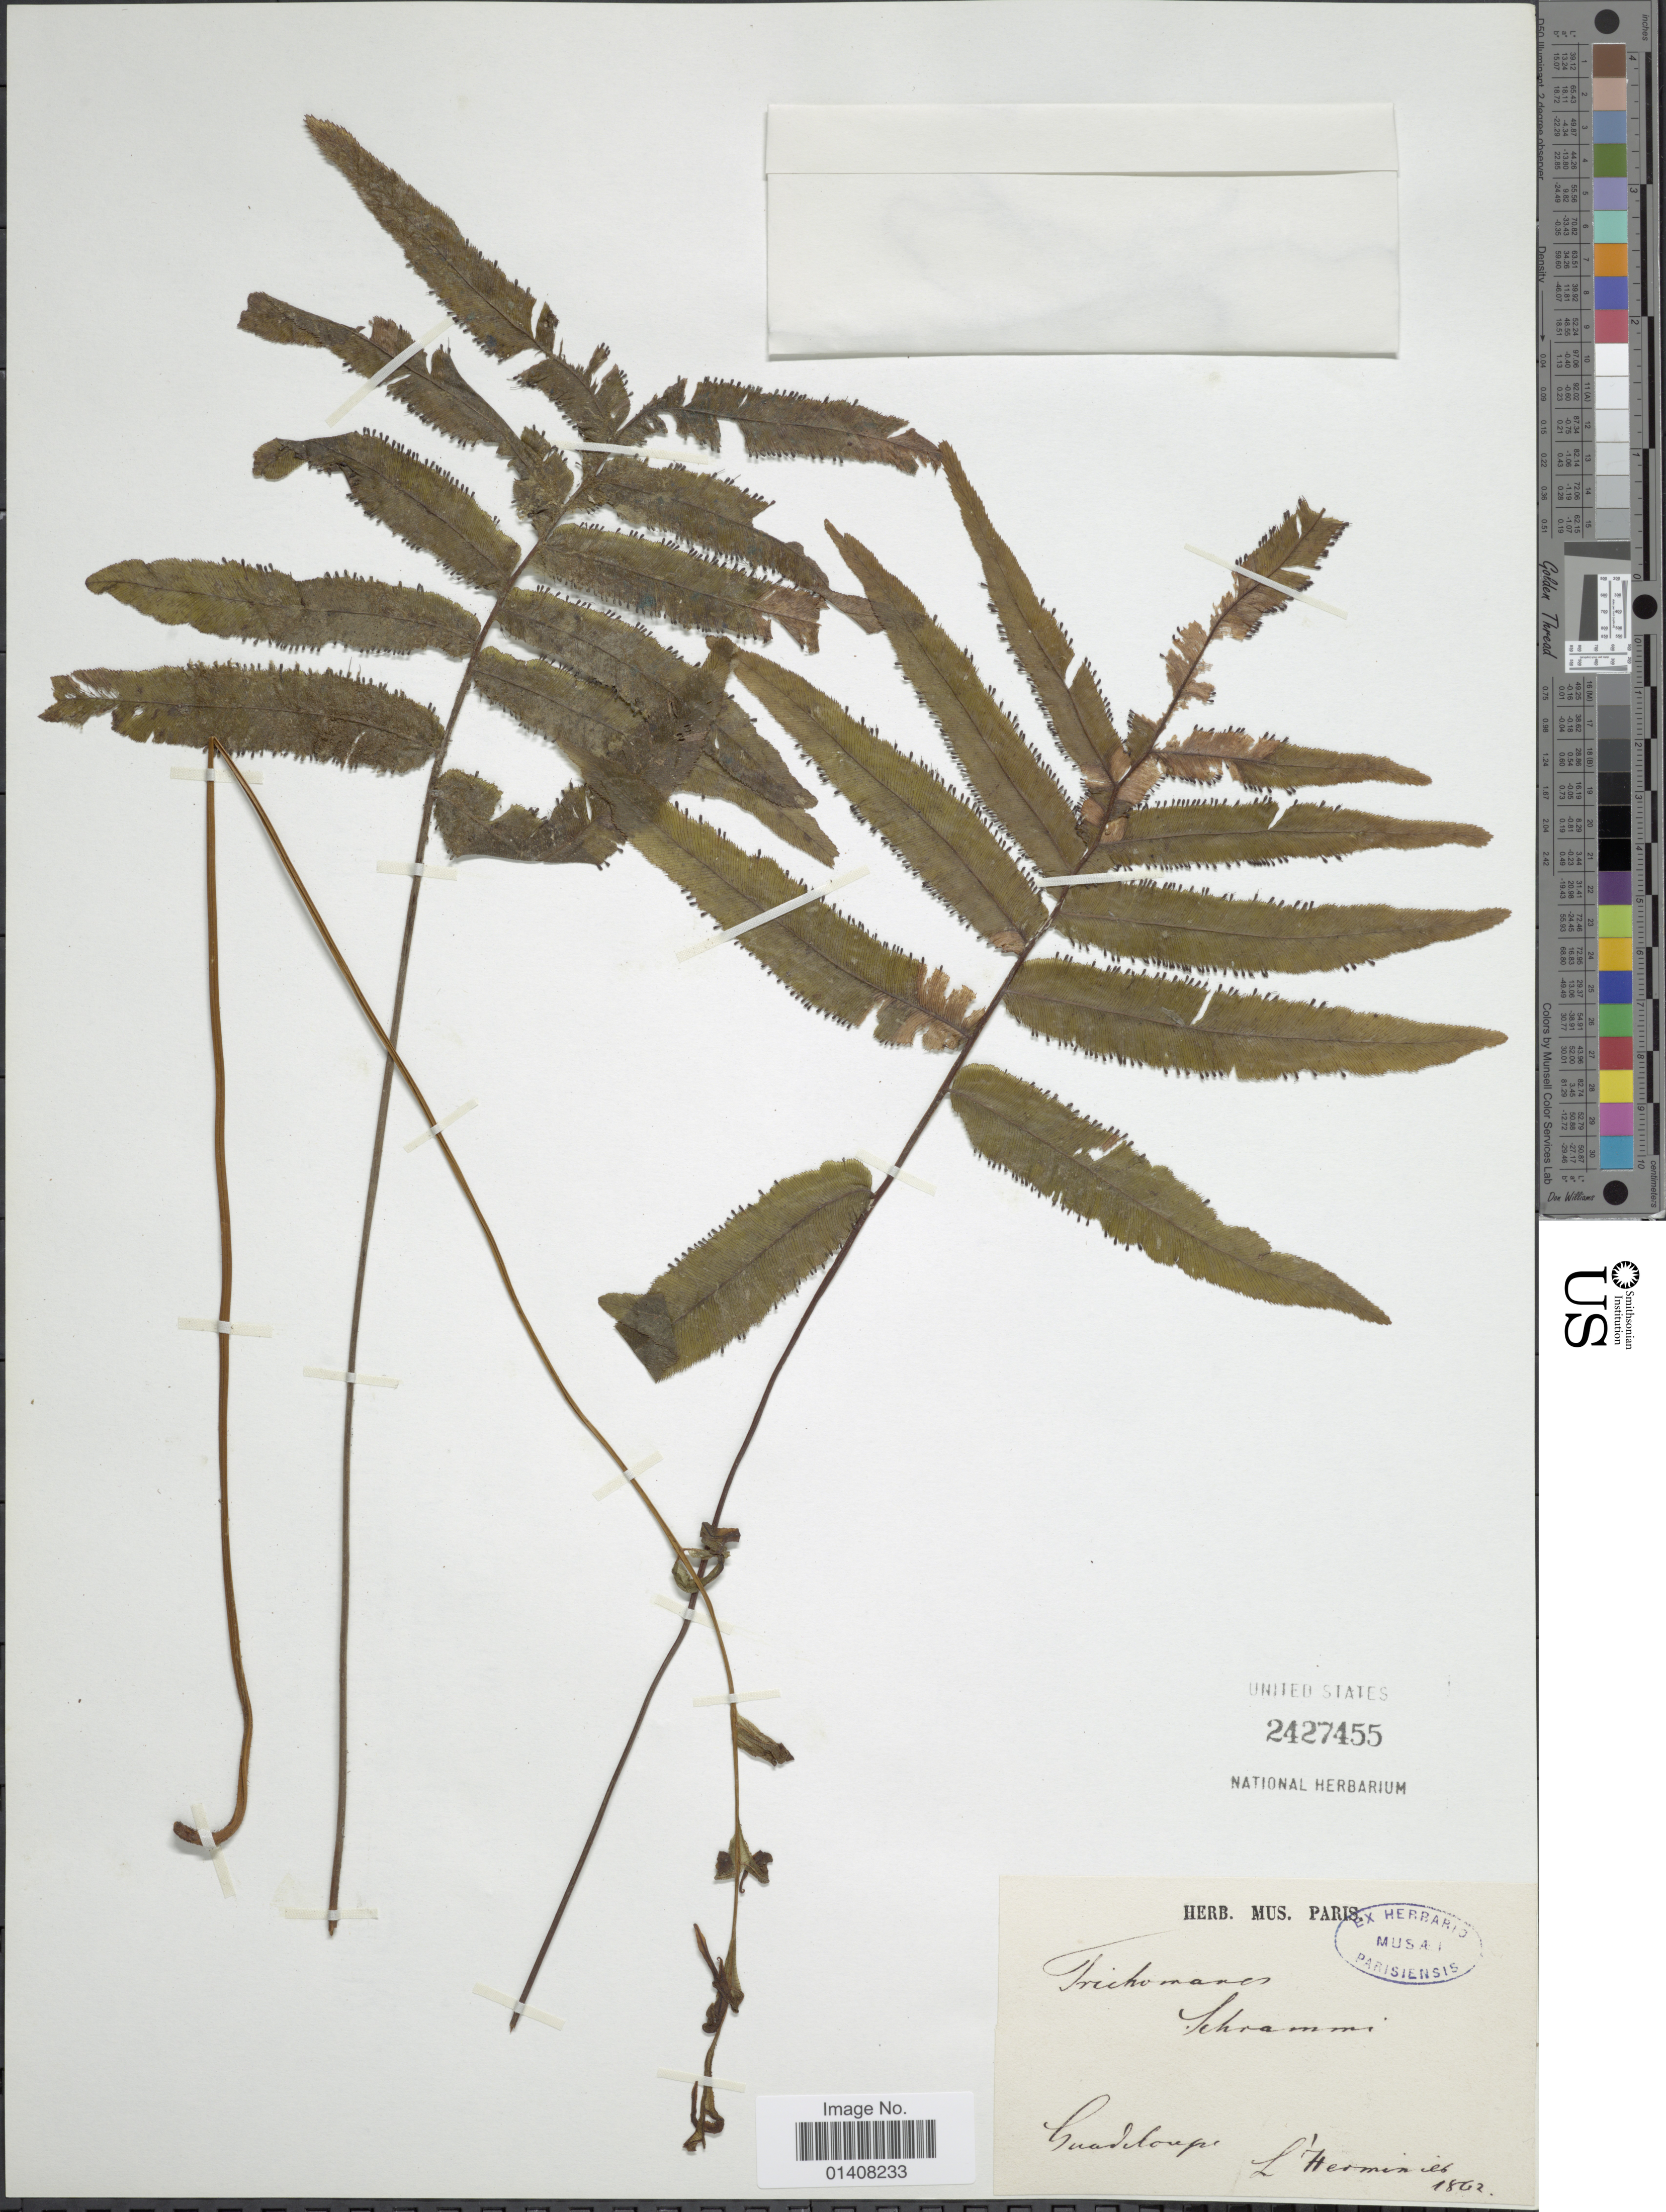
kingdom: Plantae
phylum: Tracheophyta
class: Polypodiopsida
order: Hymenophyllales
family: Hymenophyllaceae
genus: Trichomanes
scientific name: Trichomanes pinnatum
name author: Hedw.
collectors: -. L'Herminier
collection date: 1862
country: Guadeloupe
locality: Guadeloupe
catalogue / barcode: US 2427455